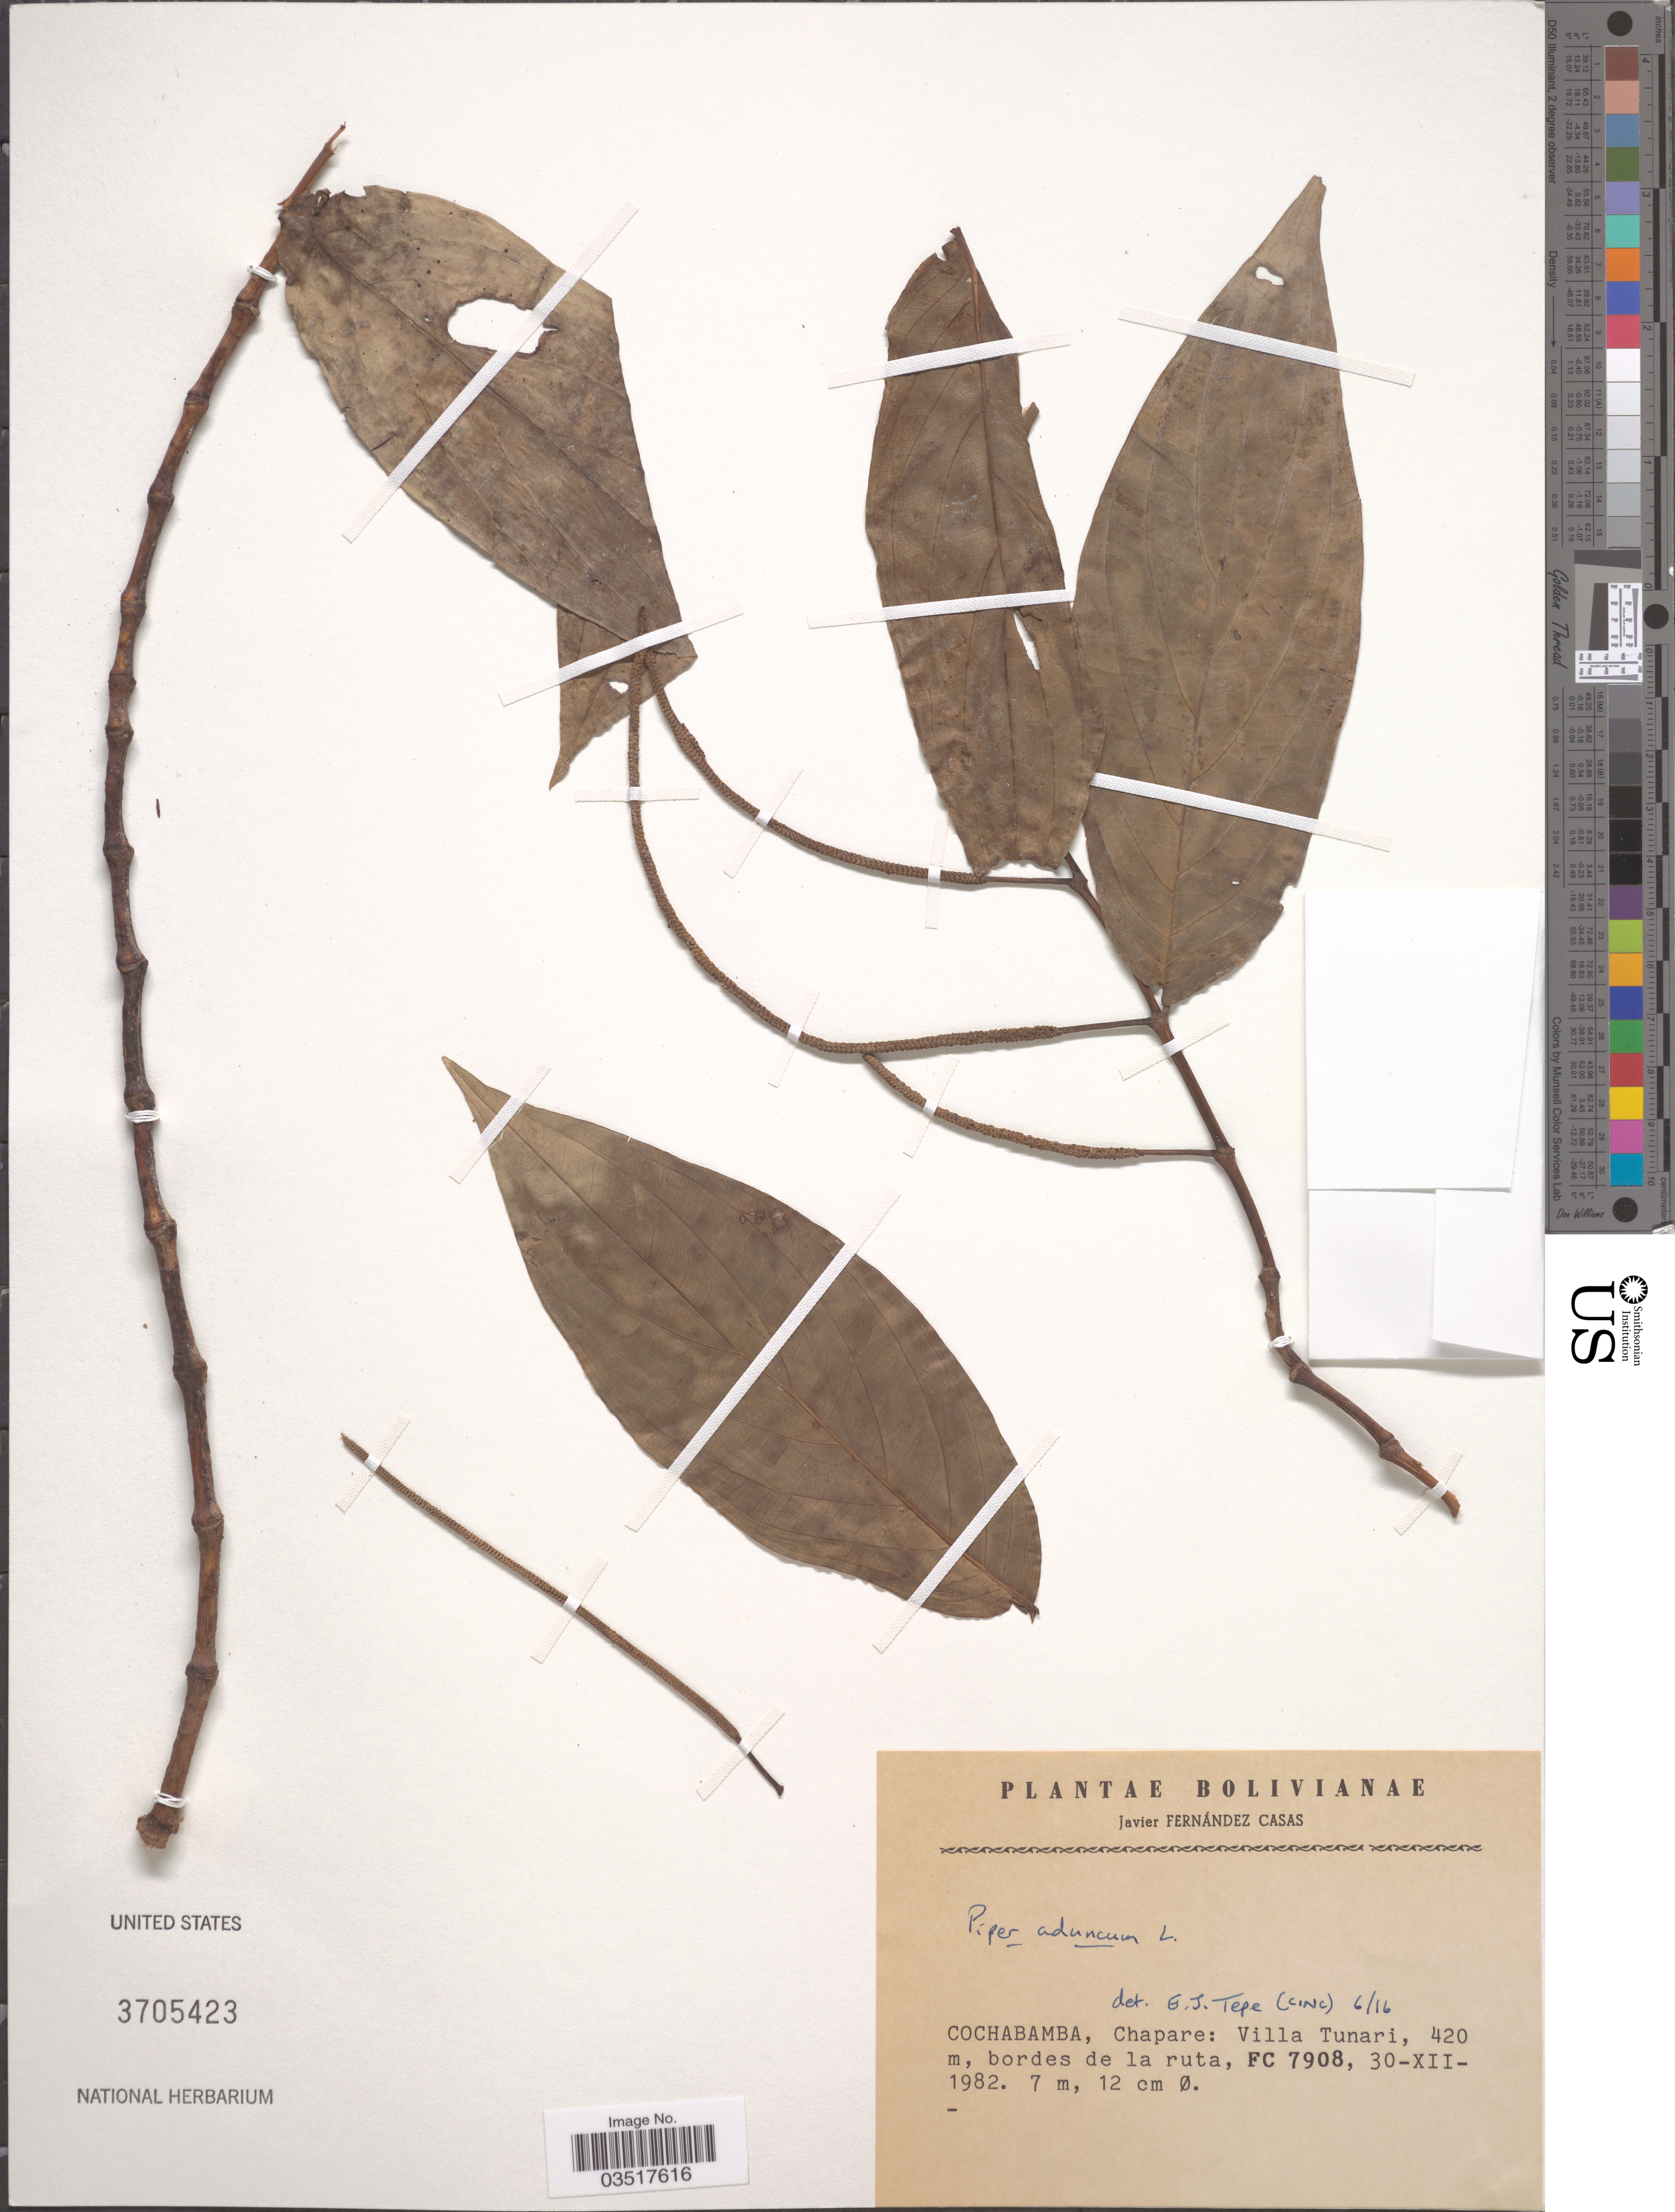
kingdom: Plantae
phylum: Tracheophyta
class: Magnoliopsida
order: Piperales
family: Piperaceae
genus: Piper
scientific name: Piper aduncum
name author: L.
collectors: J. Casas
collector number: FC 7908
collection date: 1982-12-30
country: Bolivia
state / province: Cochabamba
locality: Chapare: Villa Tunari.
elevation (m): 420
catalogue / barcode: US 3705423